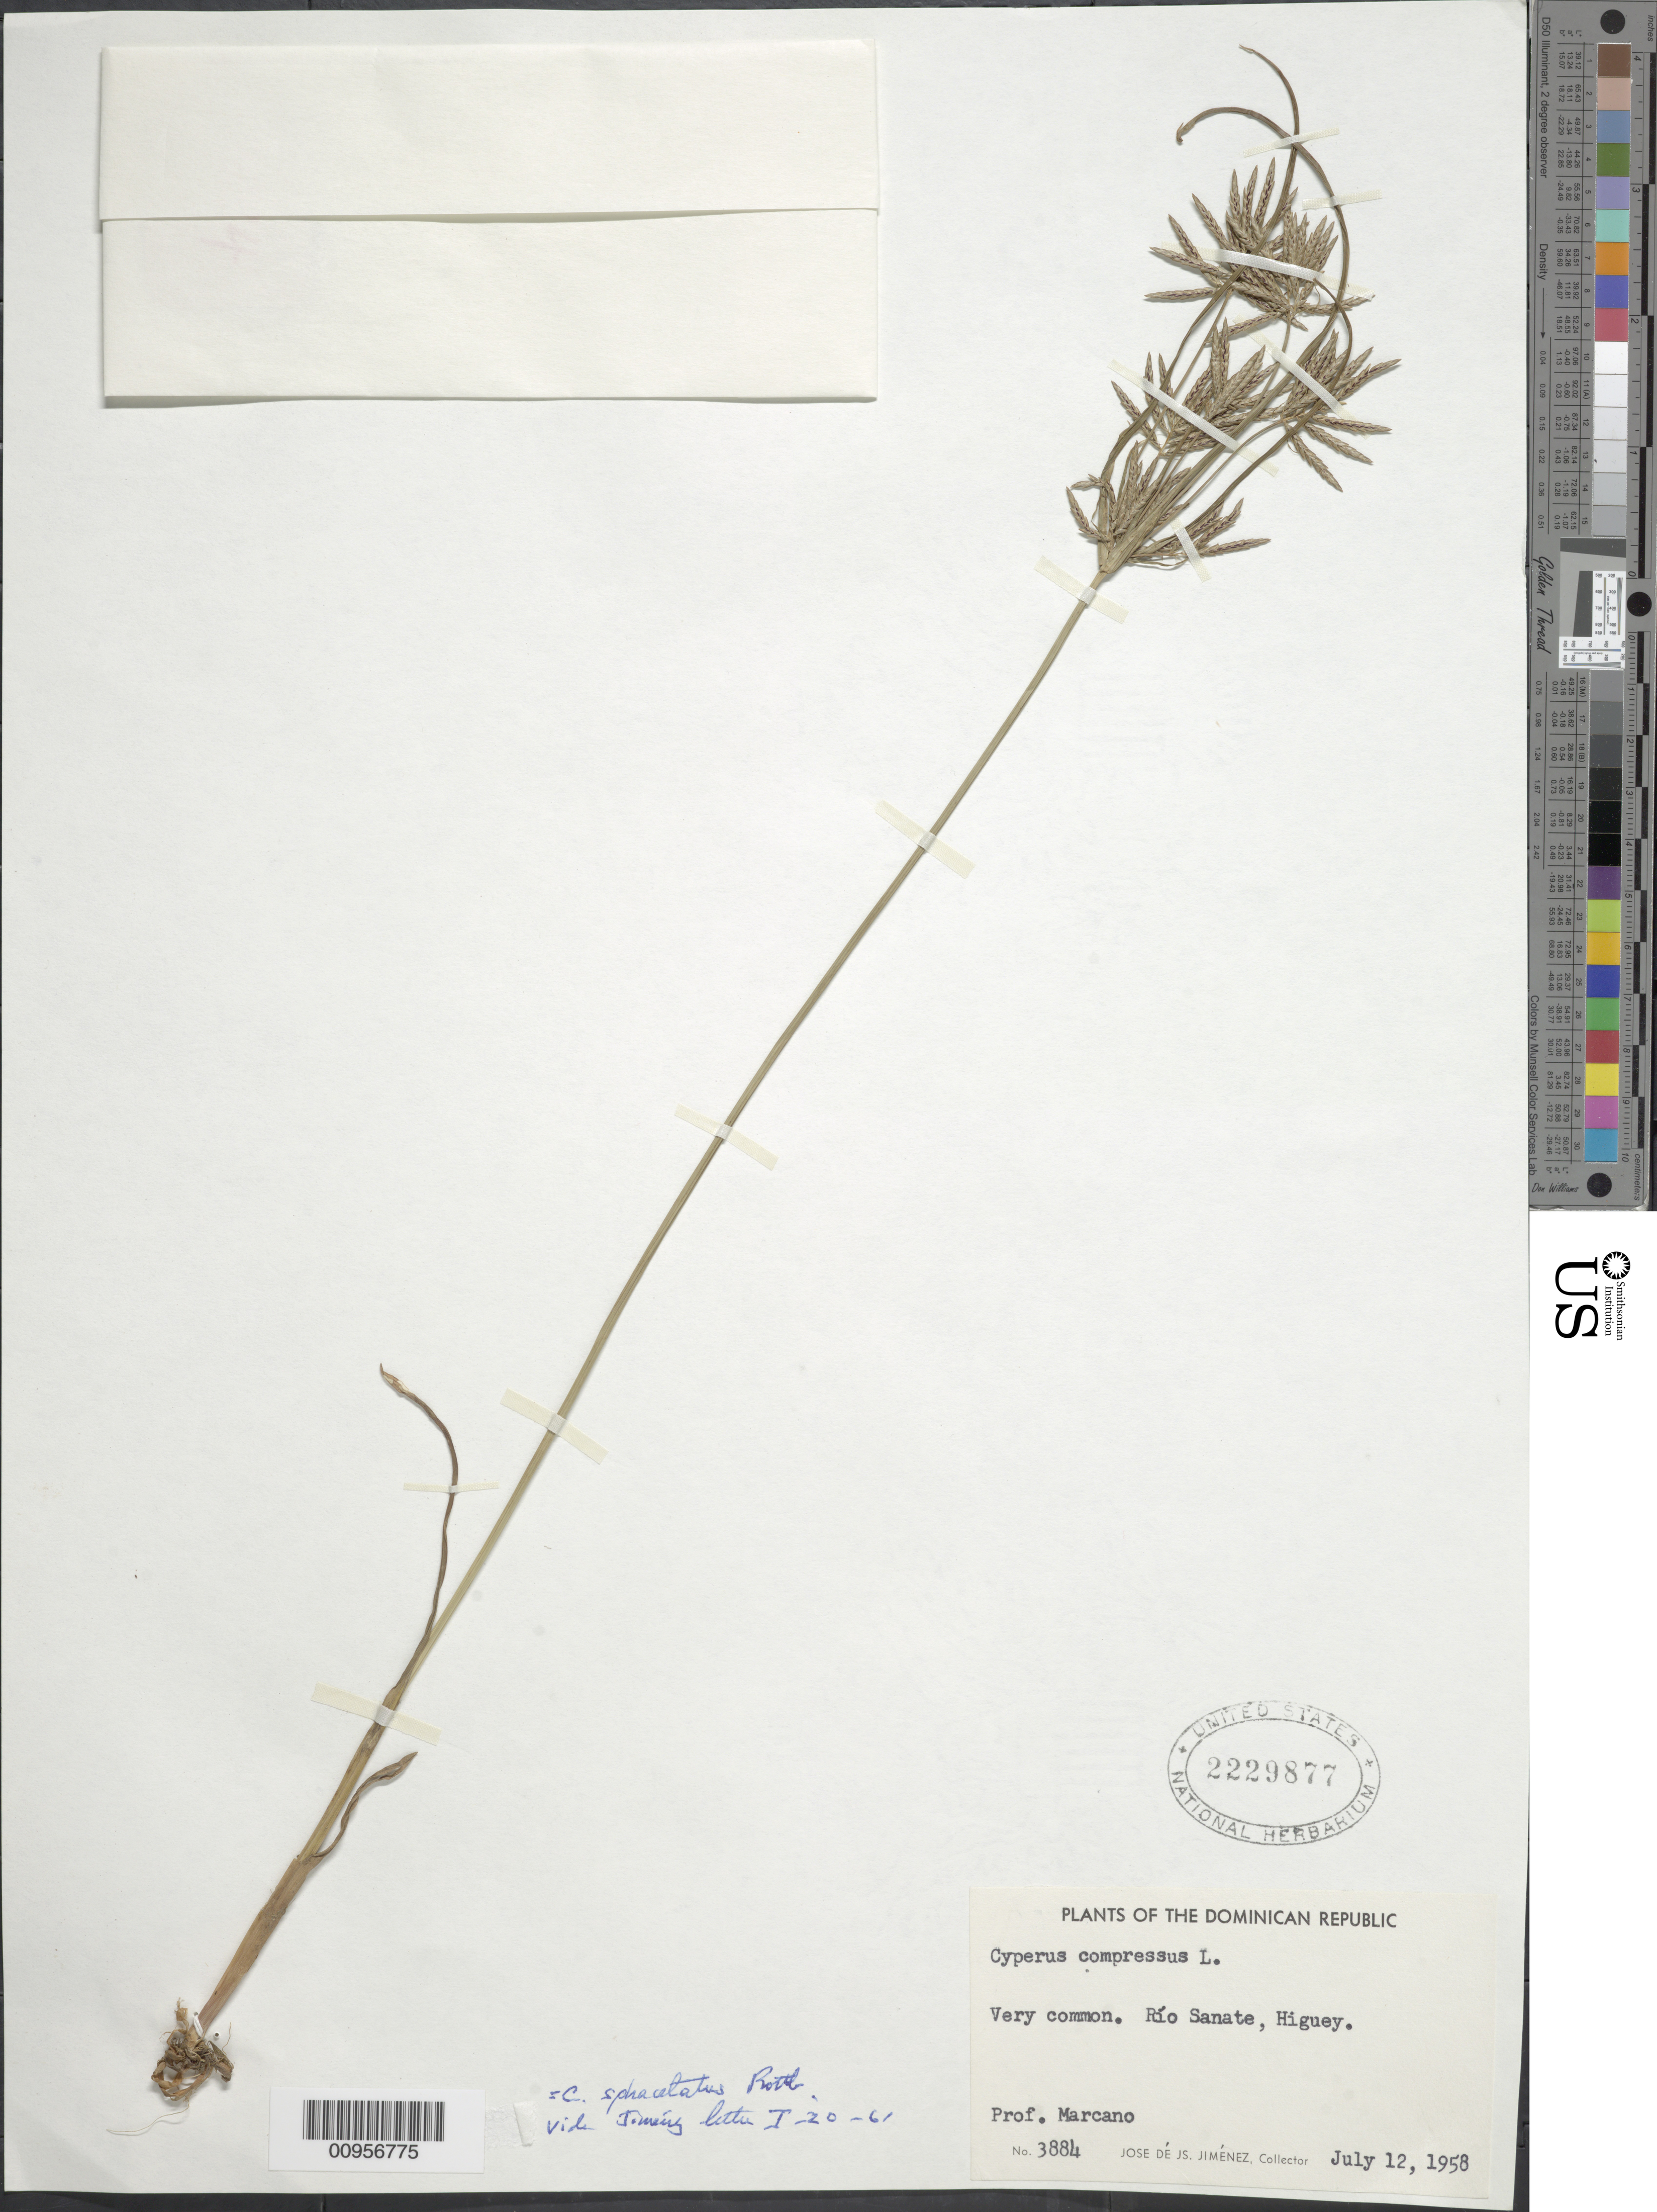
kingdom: Plantae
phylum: Tracheophyta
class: Liliopsida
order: Poales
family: Cyperaceae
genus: Cyperus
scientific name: Cyperus sphacelatus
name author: Rottb.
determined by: Jiménez, J. J.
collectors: J. J. Jiménez & P. Marcano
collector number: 3884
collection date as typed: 12 Jul 1958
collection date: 1958-07-12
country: Dominican Republic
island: Hispaniola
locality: Higüey, Río Sanate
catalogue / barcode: US 2229877